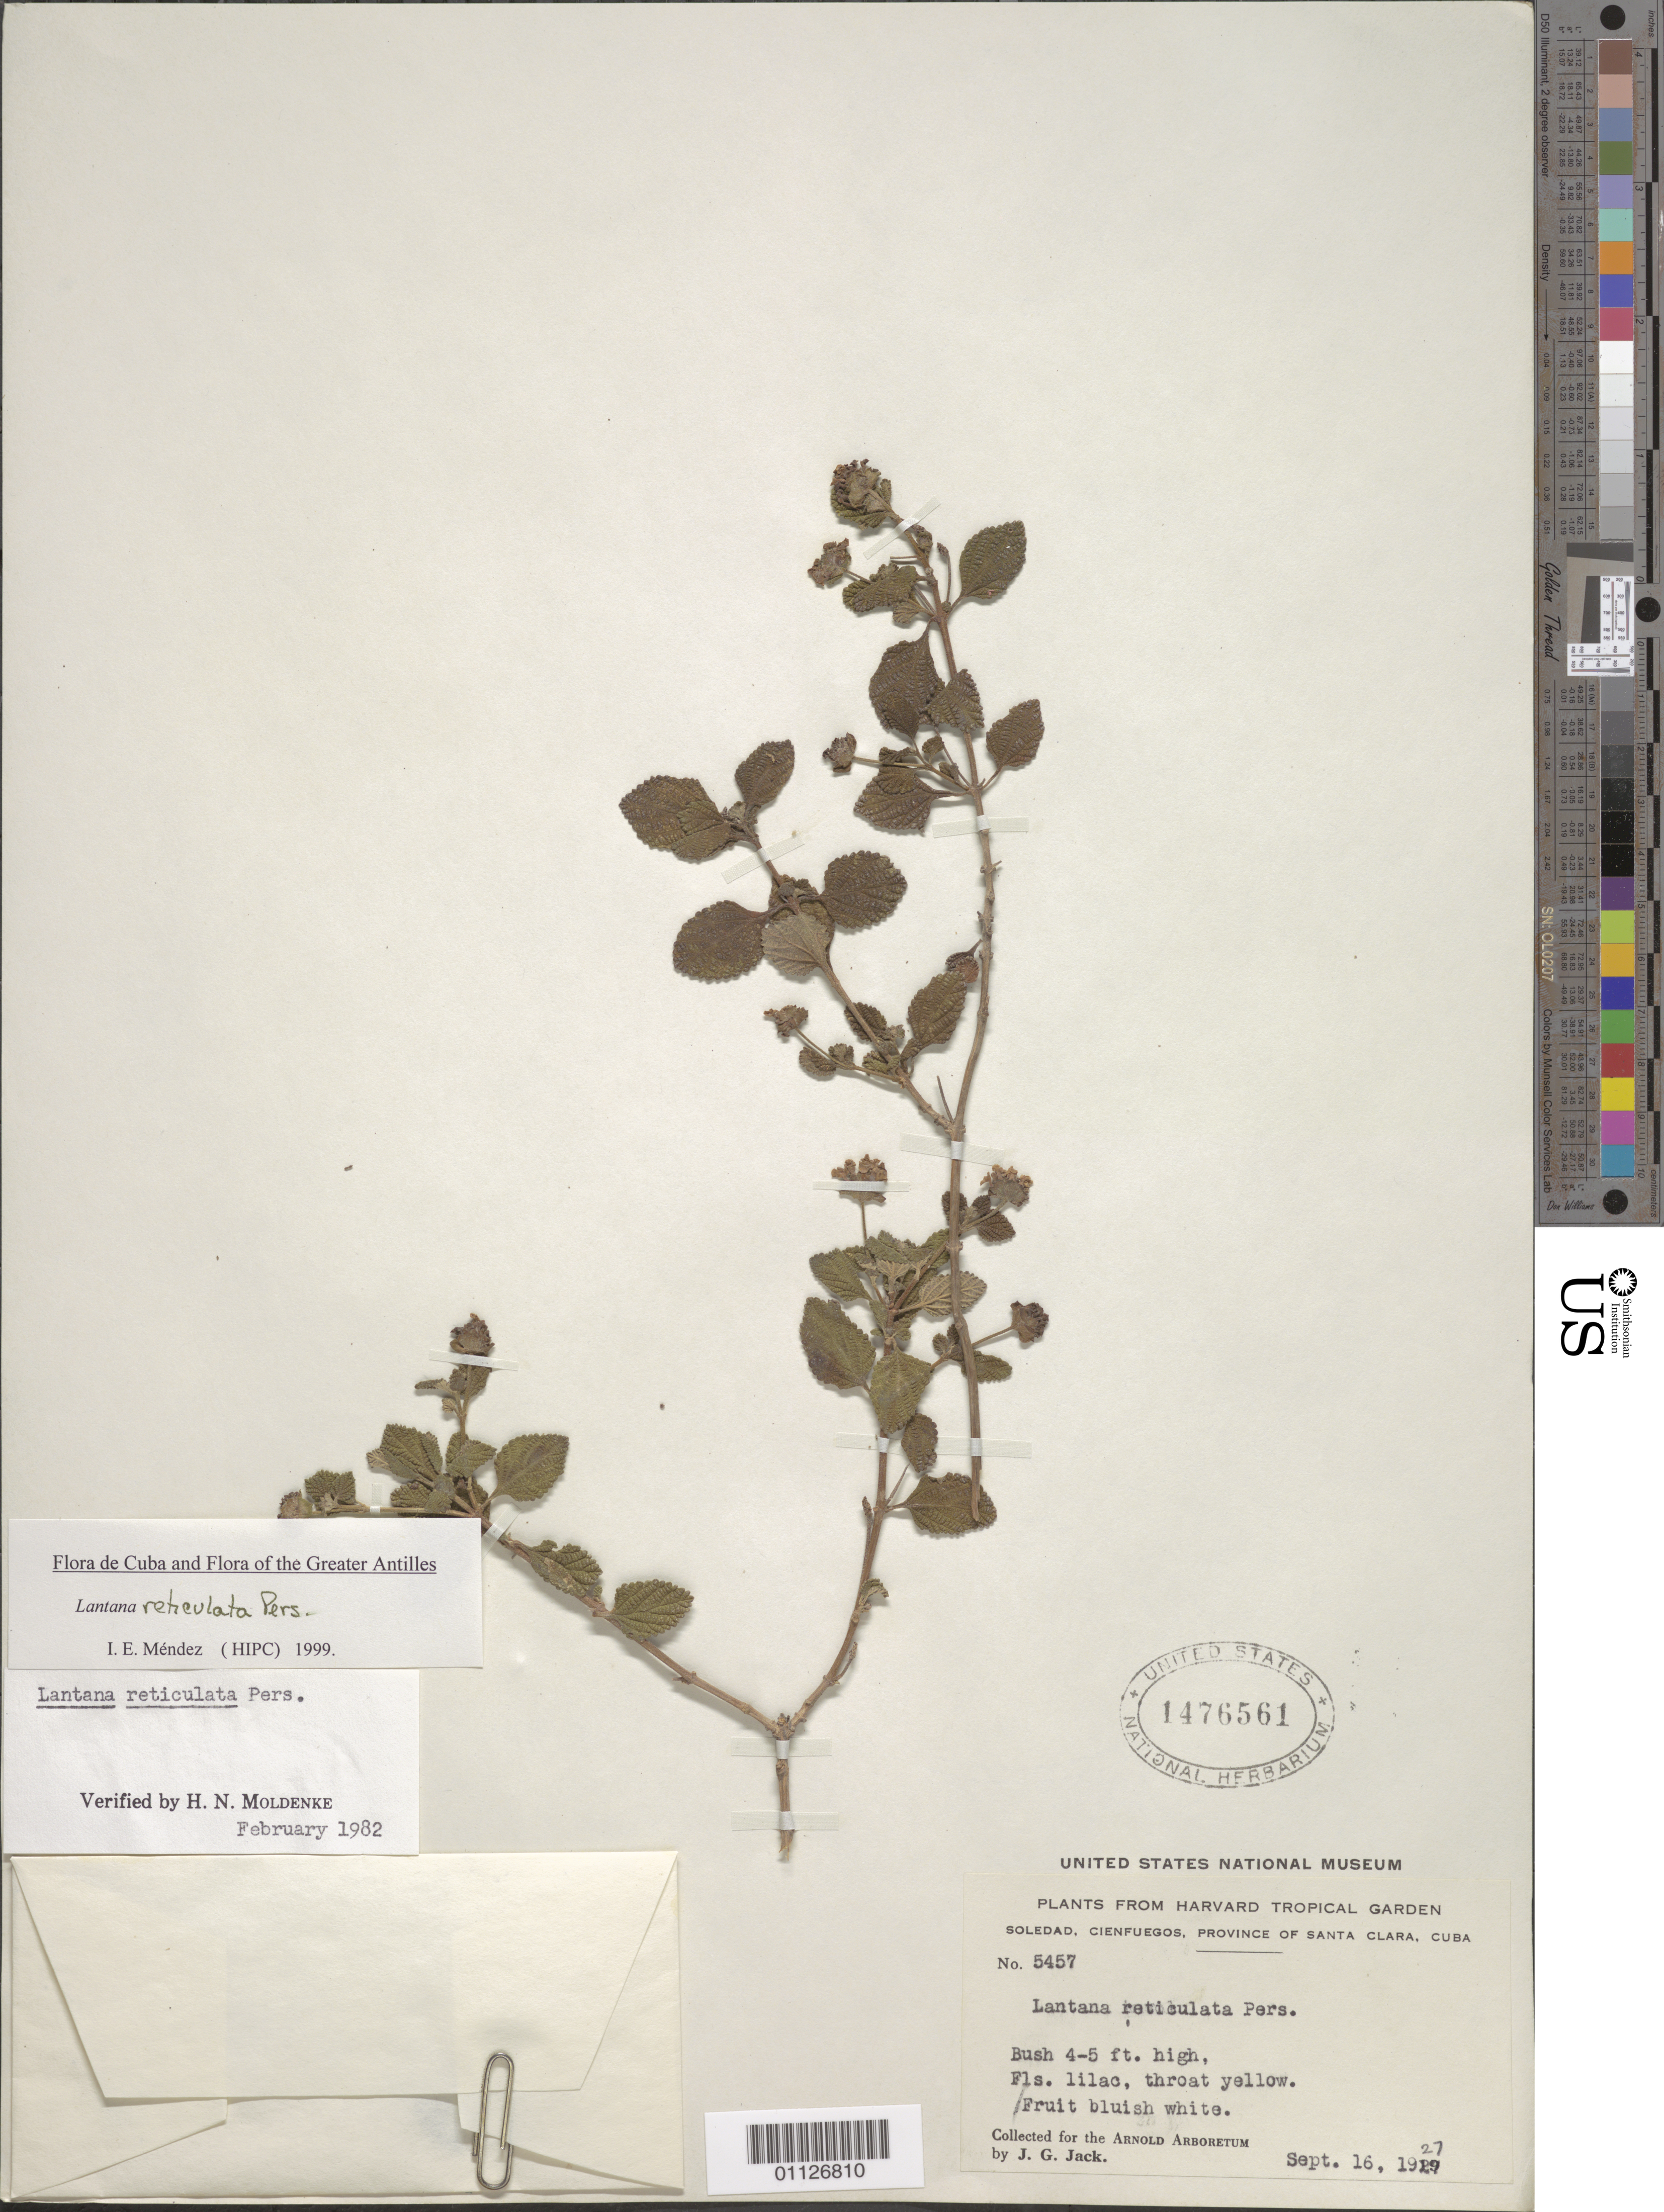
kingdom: Plantae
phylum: Tracheophyta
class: Magnoliopsida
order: Lamiales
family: Verbenaceae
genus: Lantana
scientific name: Lantana reticulata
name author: Pers.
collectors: J. G. Jack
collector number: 5457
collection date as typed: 16 Sep 1927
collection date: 1927-09-16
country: Cuba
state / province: Cienfuegos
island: Cuba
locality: Soledad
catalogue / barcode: US 1476561